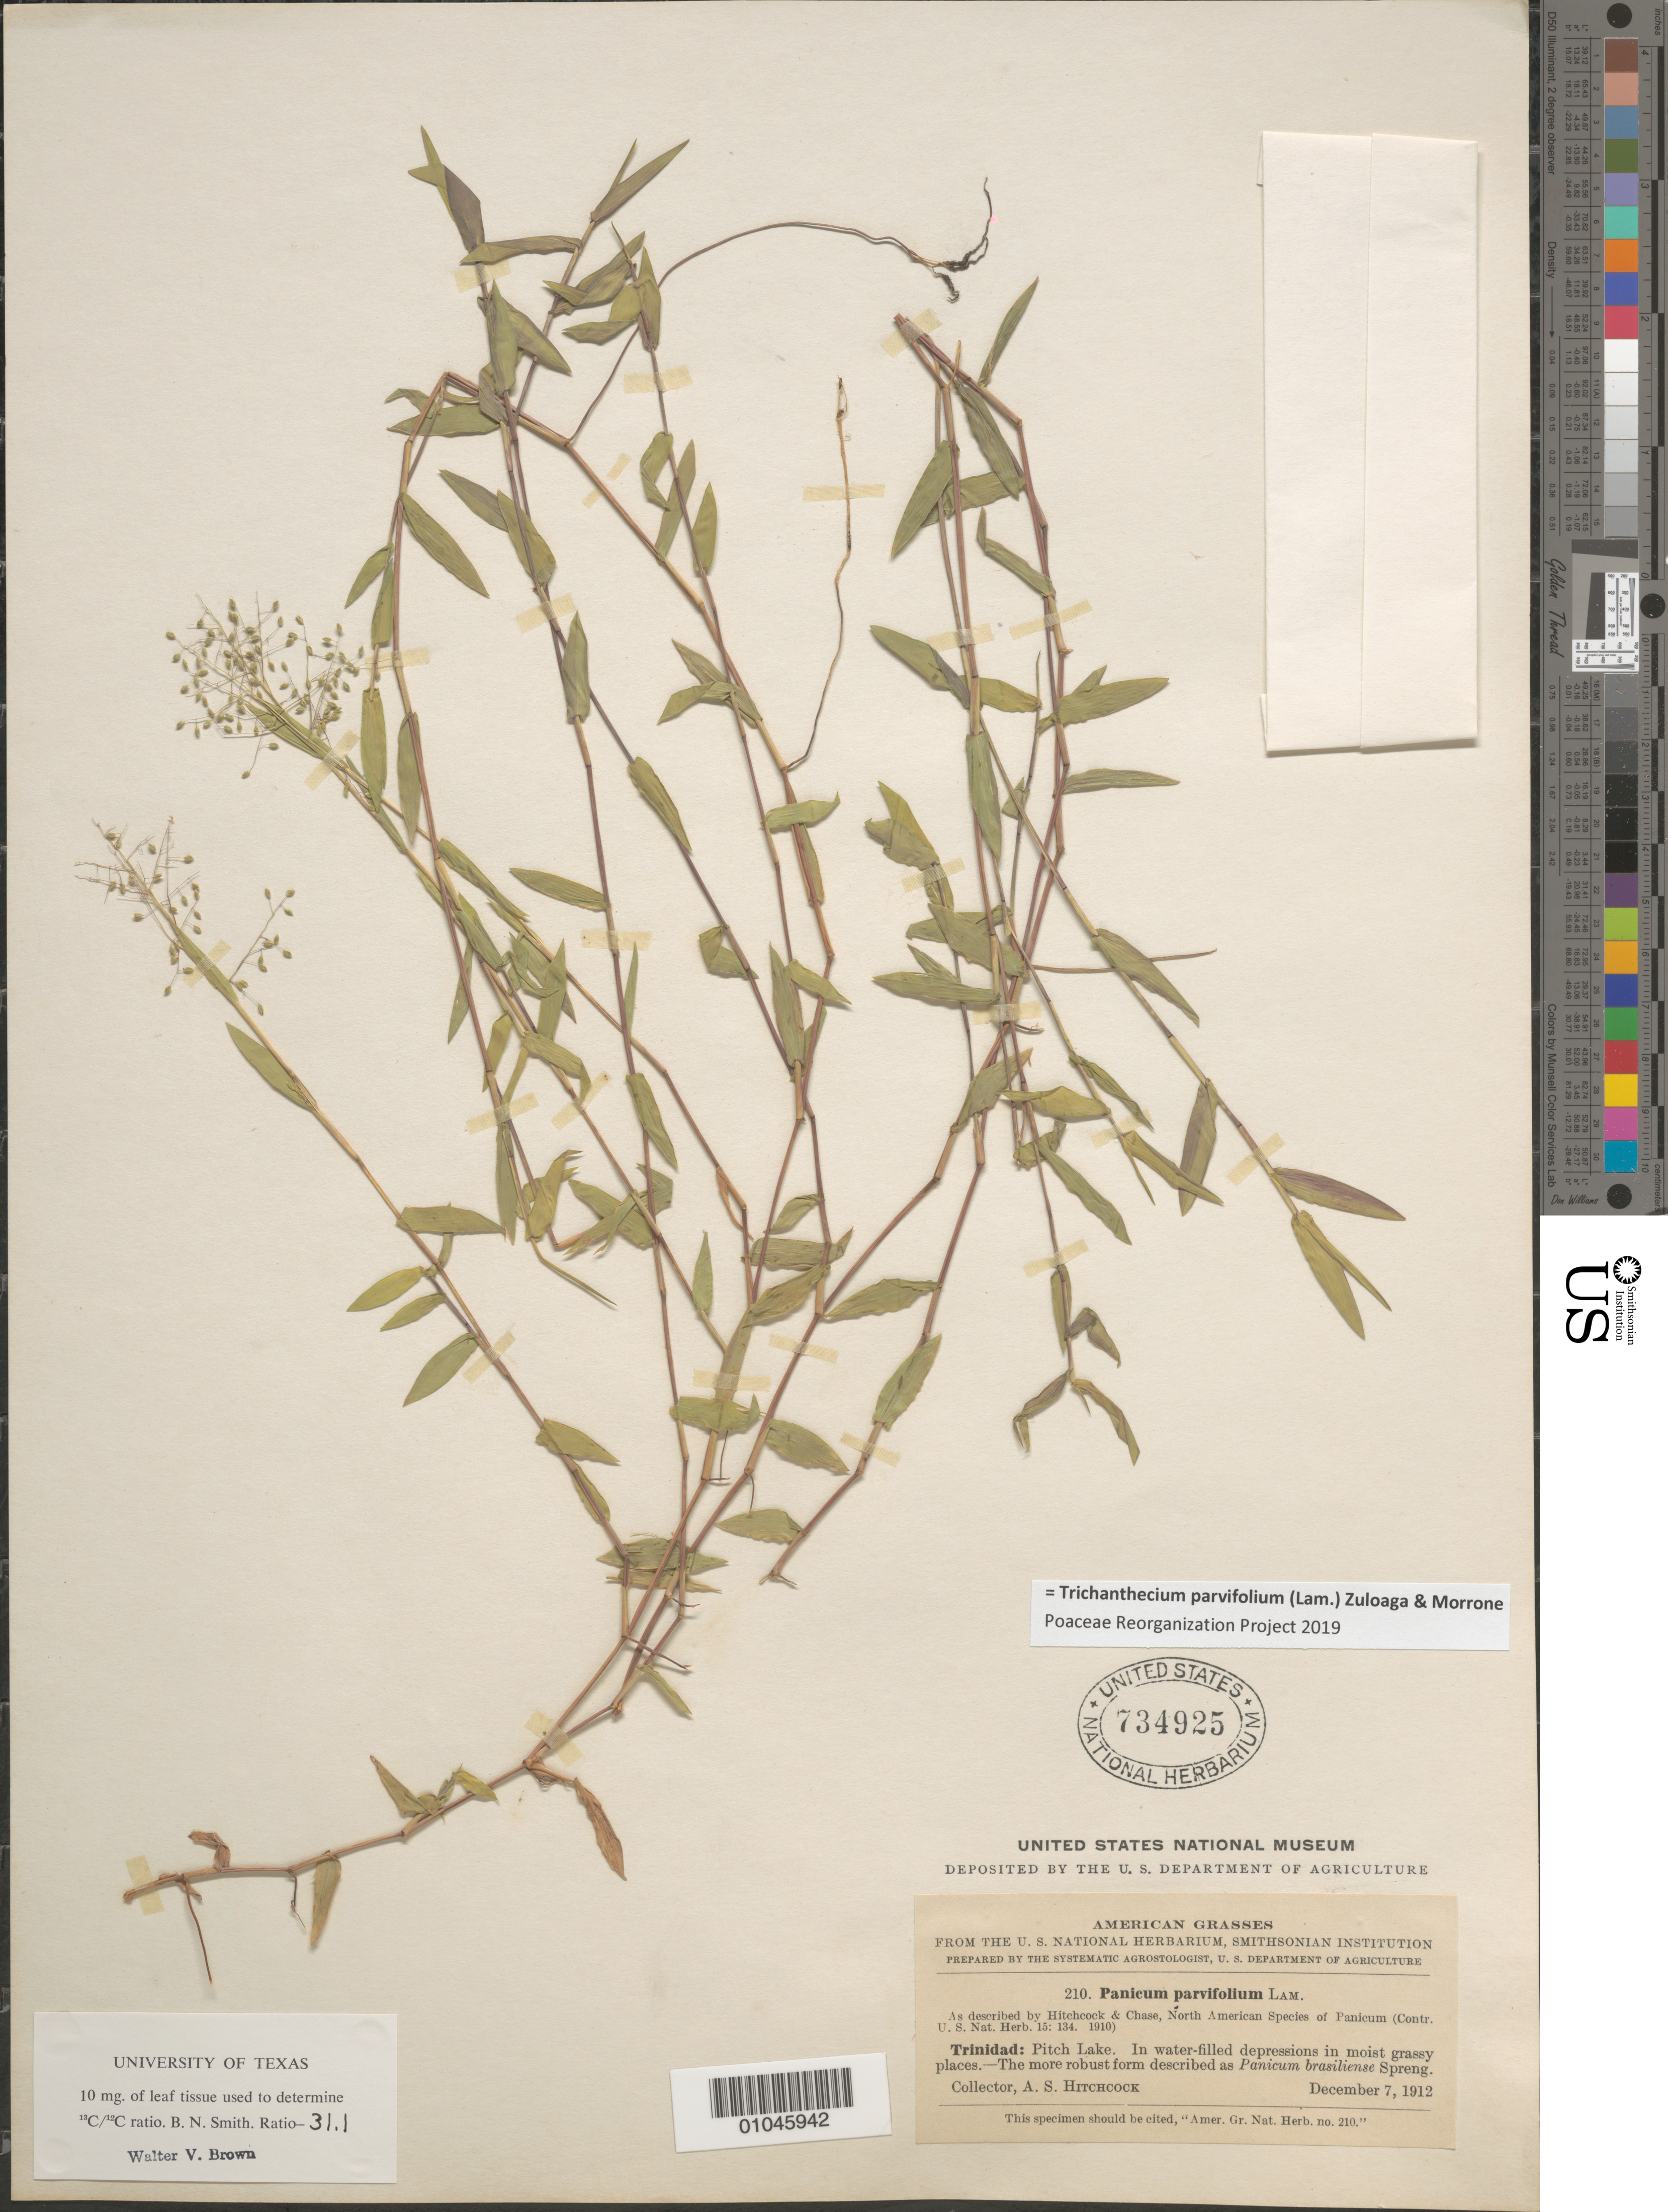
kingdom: Plantae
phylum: Tracheophyta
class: Liliopsida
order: Poales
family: Poaceae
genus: Trichanthecium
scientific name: Trichanthecium parvifolium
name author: (Lam.) Zuloaga & Morrone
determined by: Poaceae Reorganization Project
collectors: A. S. Hitchcock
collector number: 210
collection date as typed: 07 Dec 1912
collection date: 1912-12-07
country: Trinidad and Tobago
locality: Pitch Lake. in water-filled depressions in moist grassy places- the more robust form described as Panicum brasiliense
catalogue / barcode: US 734925